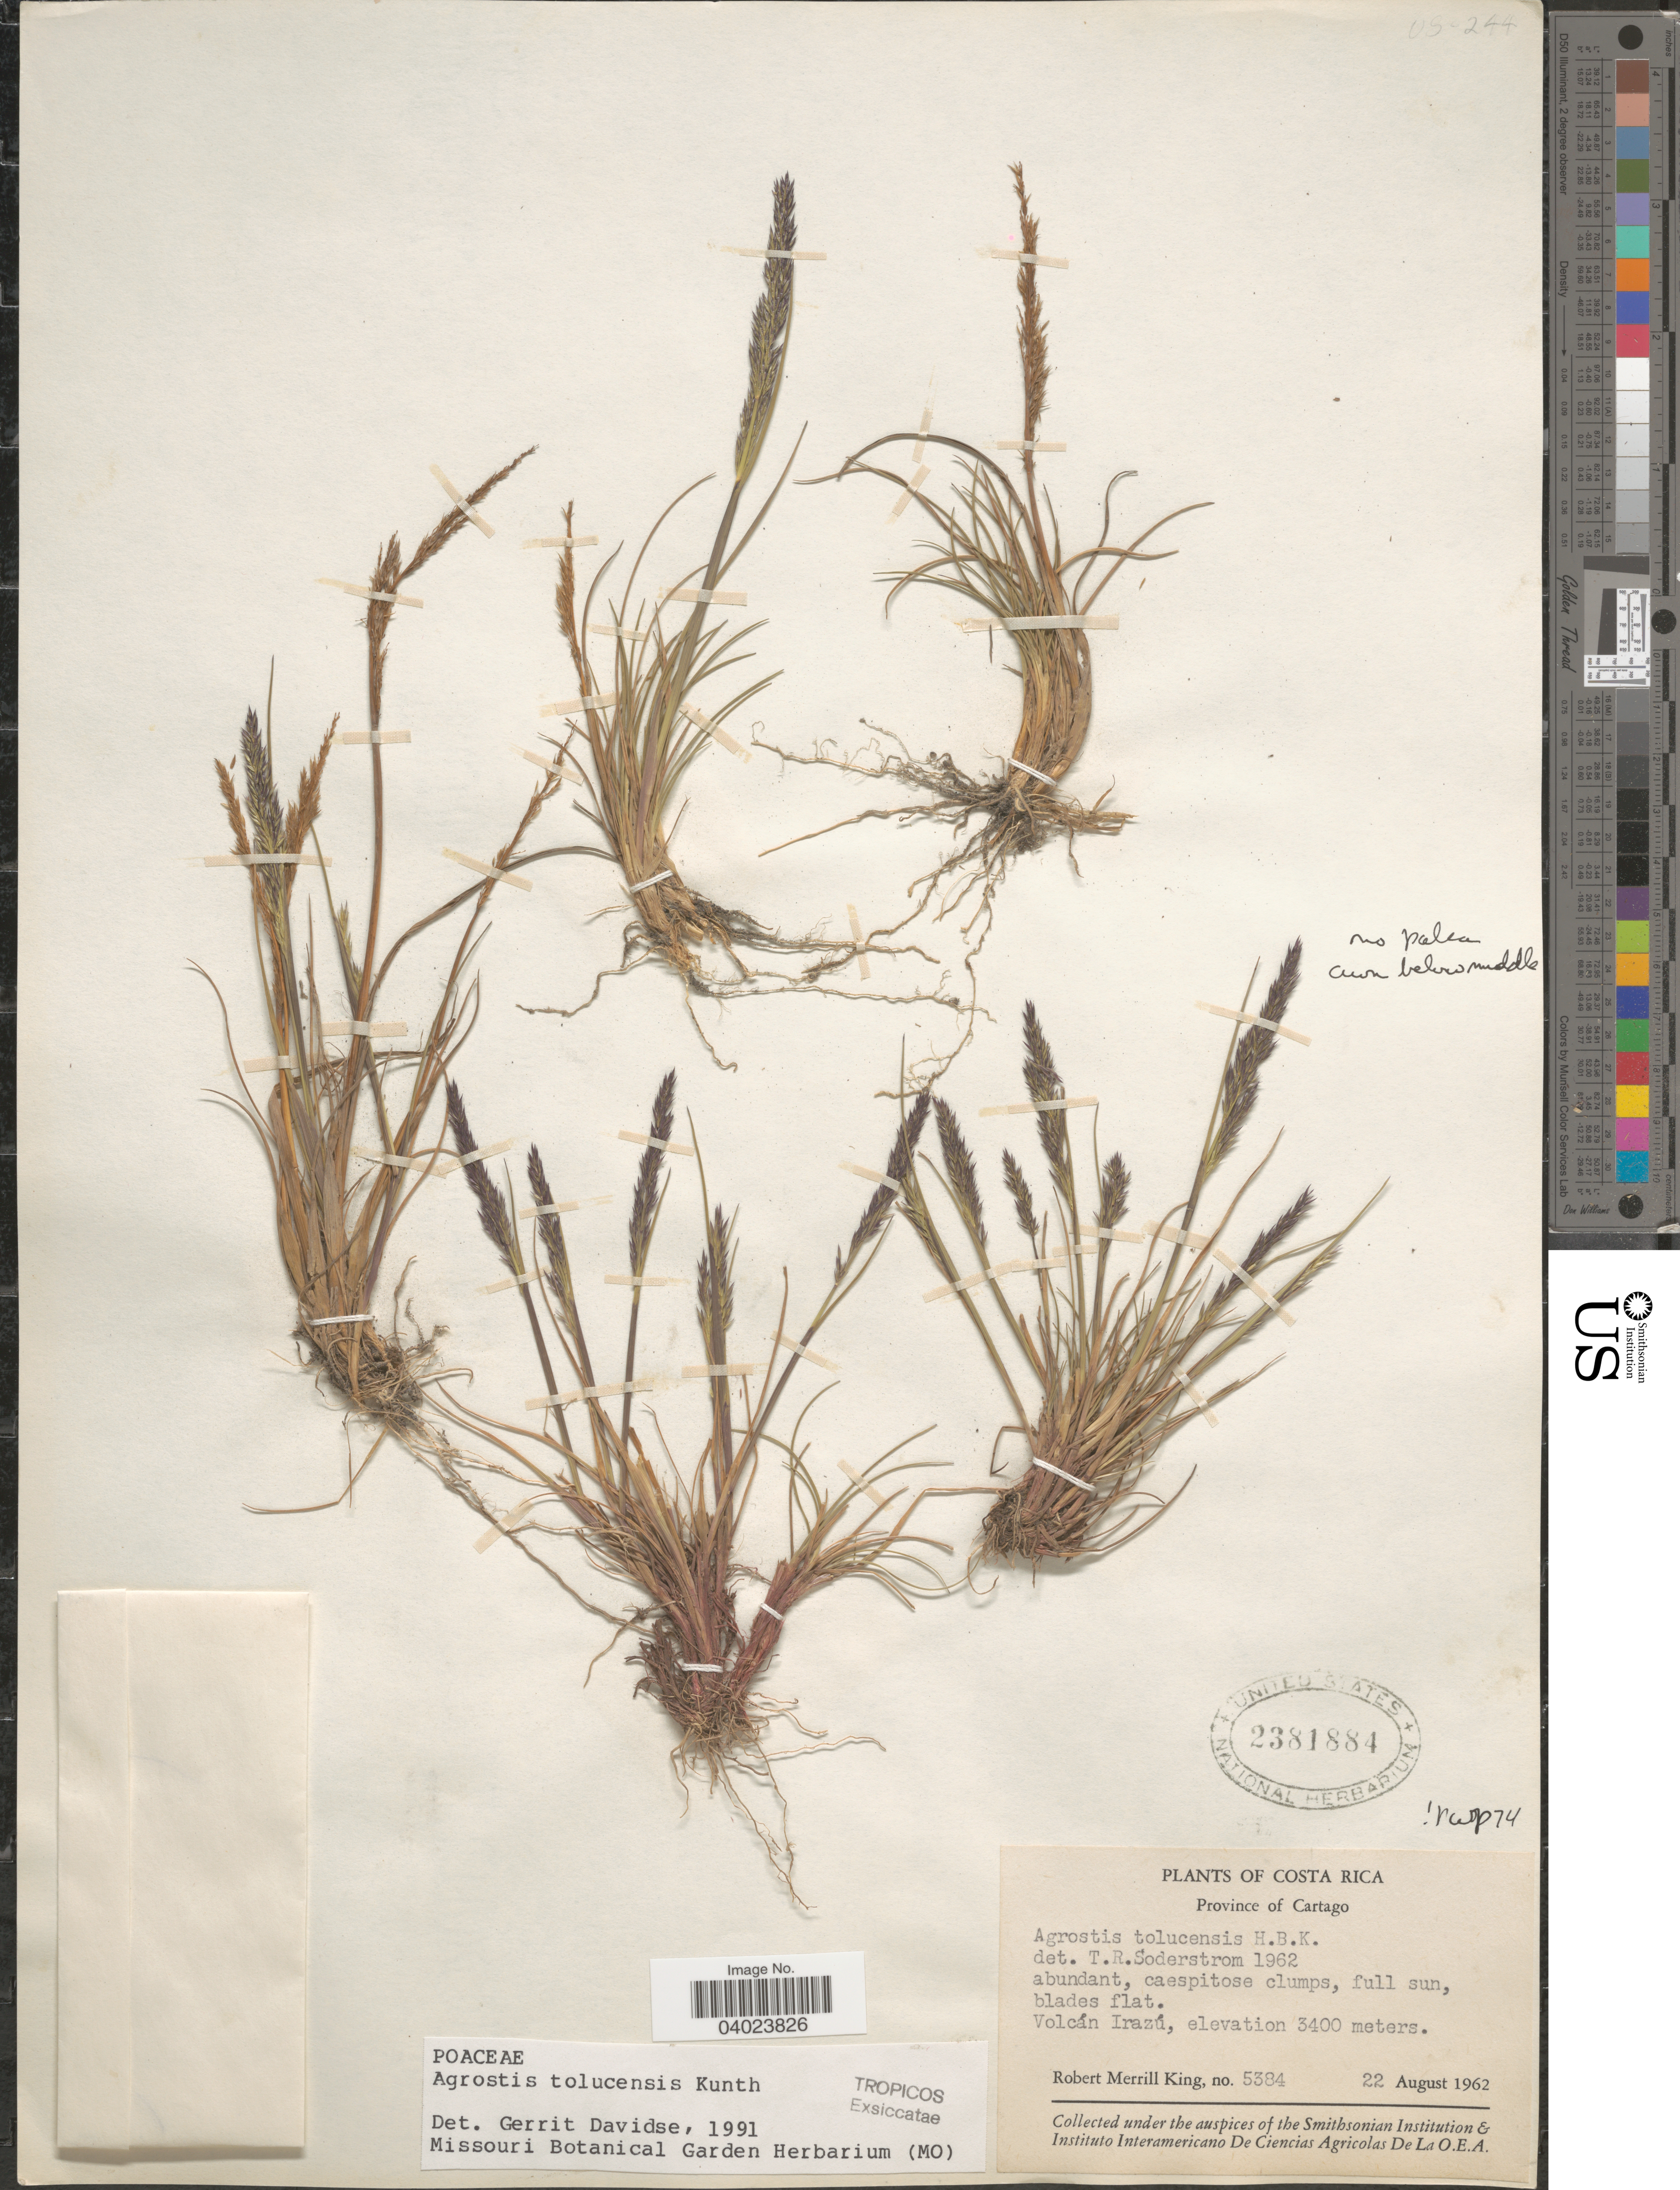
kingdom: Plantae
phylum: Tracheophyta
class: Liliopsida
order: Poales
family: Poaceae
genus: Agrostis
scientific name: Agrostis tolucensis Kunth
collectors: R. M. King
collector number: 5384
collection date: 1962-08-22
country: Costa Rica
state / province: Cartago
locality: Volcán Irazú.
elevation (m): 3400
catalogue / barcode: US 2381884